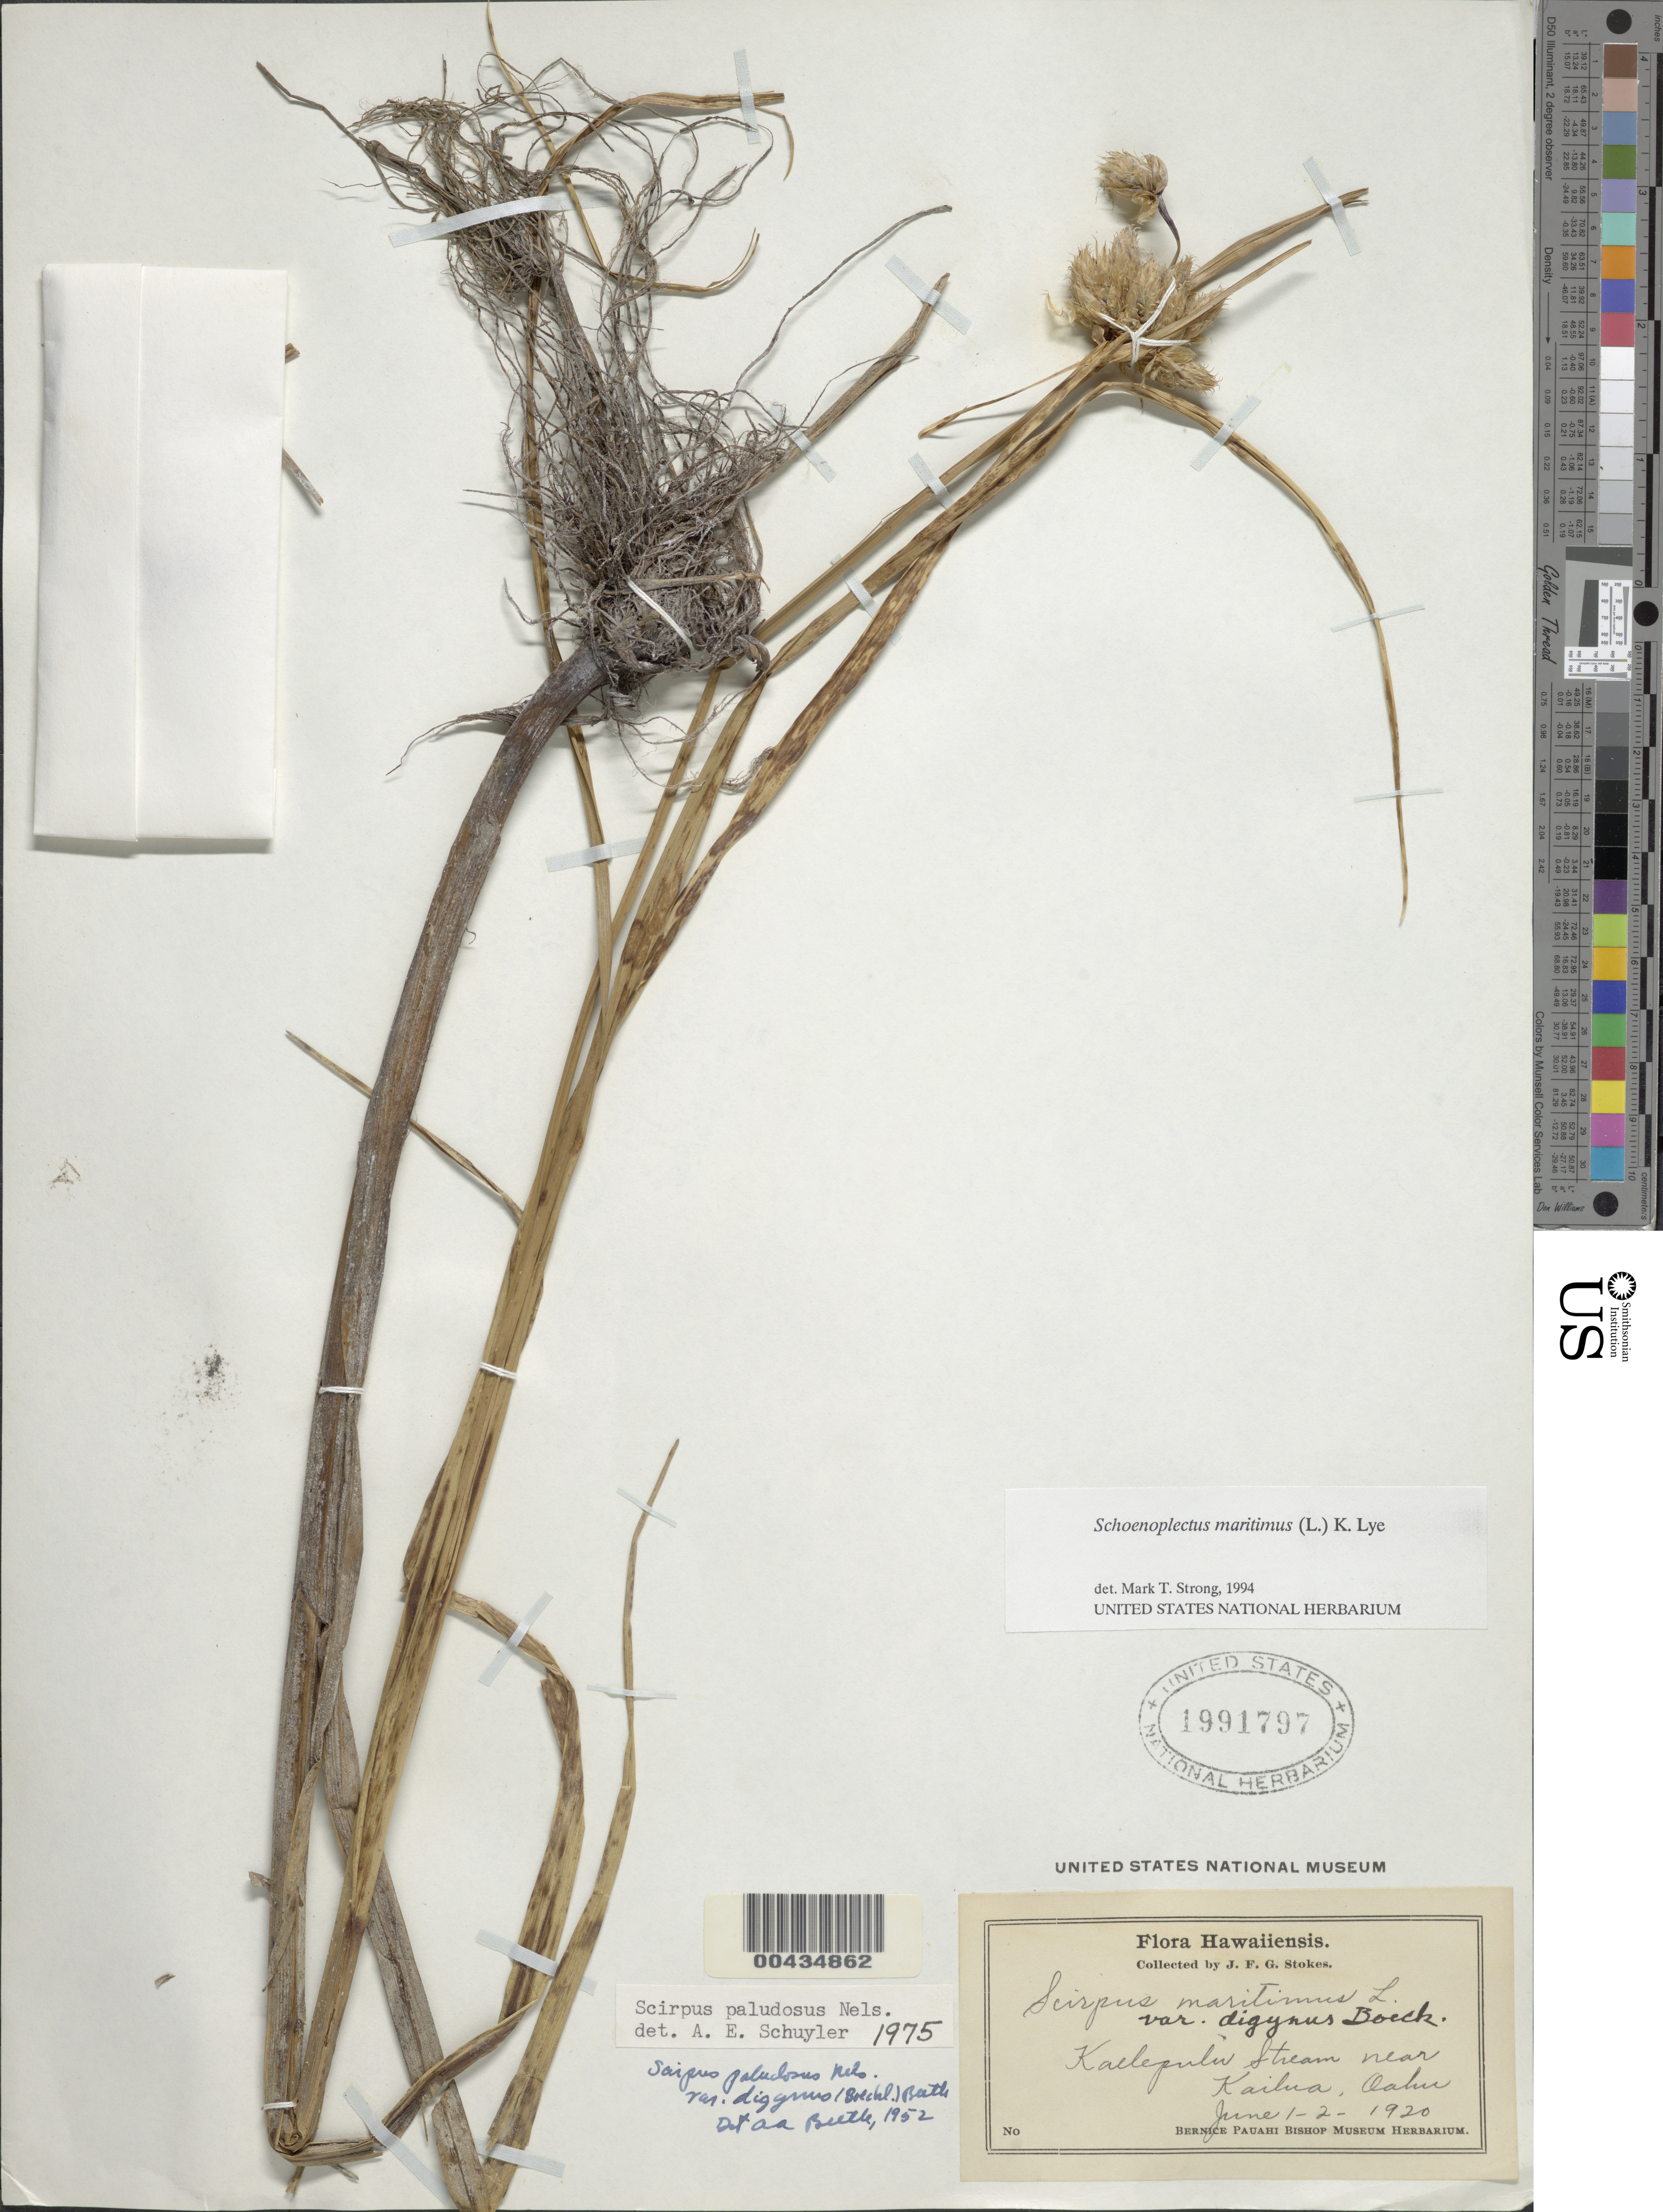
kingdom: Plantae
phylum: Tracheophyta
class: Liliopsida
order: Poales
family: Cyperaceae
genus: Bolboschoenus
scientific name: Bolboschoenus maritimus subsp. paludosus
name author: (A. Nelson) T. Koyama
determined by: Strong, M. T., (US), Smithsonian Institution - National Museum of Natural History (UNITED STATES)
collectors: J. F. G. Stokes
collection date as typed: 1 Jun 1920 to 2 Jun 1920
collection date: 1920-06-01/1920-06-02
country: United States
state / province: Hawaii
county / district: Honolulu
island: Oahu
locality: Kailepulu Stream near Kailua.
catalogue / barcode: US 1991797